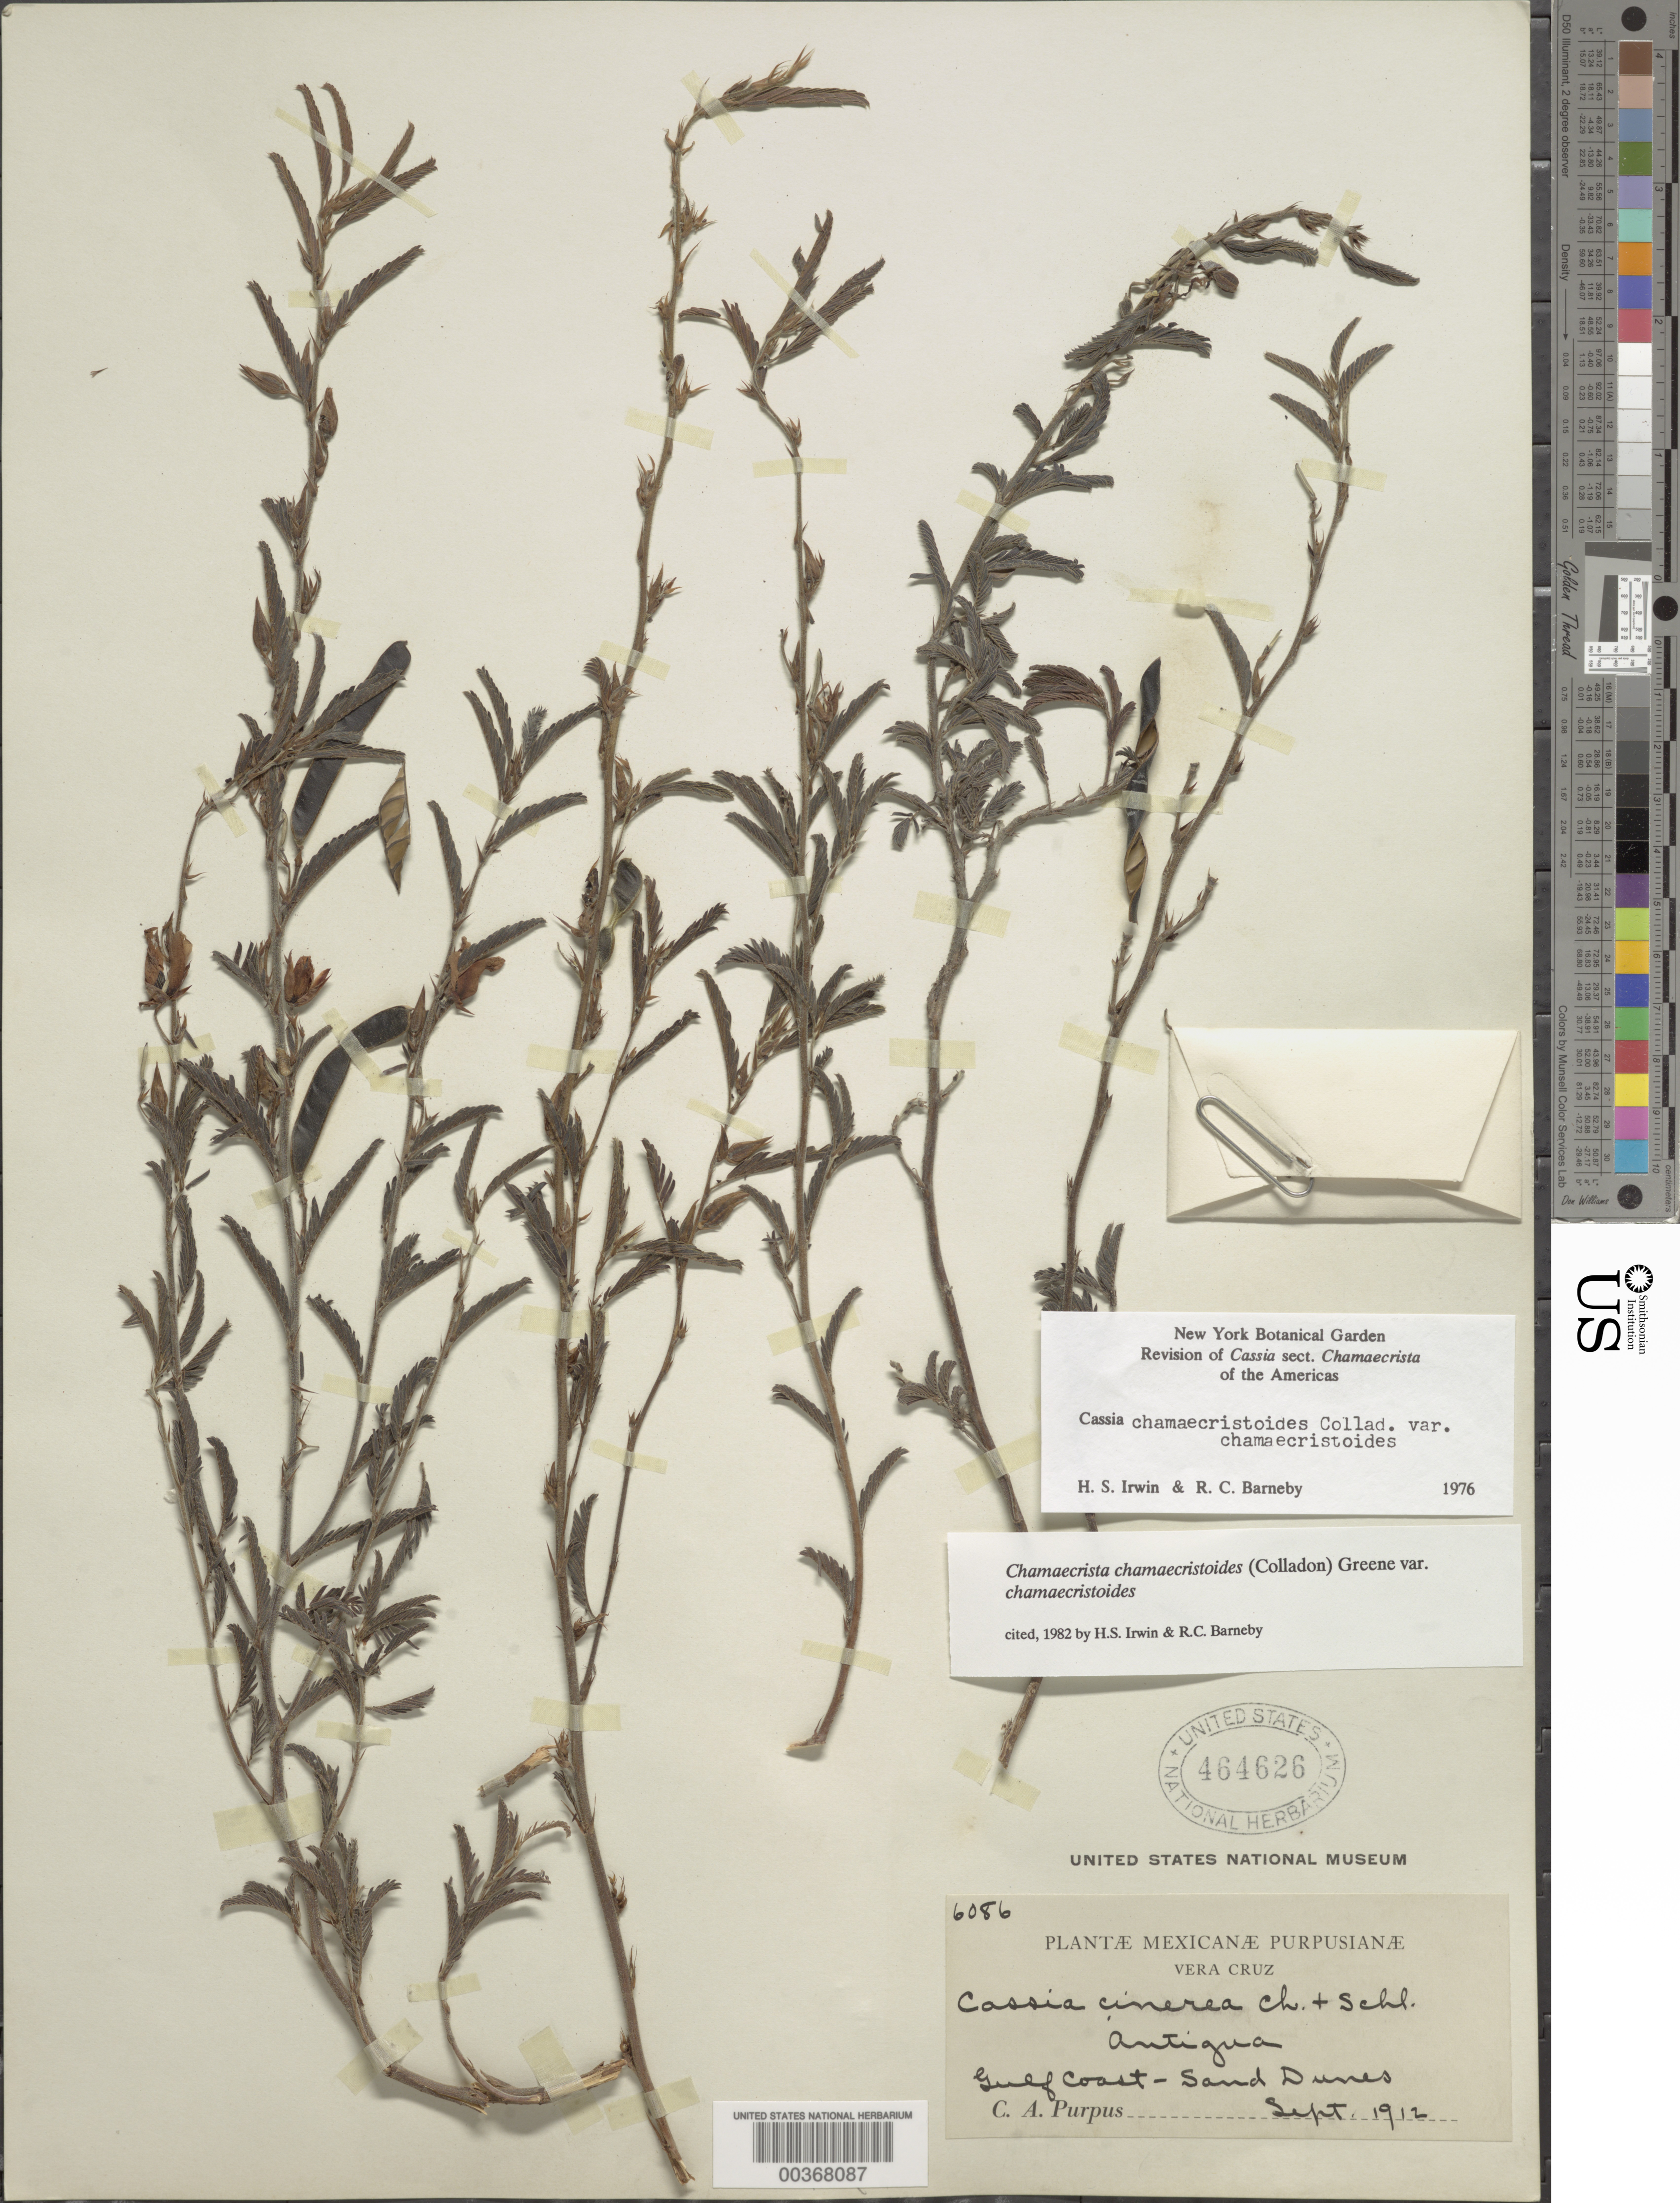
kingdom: Plantae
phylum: Tracheophyta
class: Magnoliopsida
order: Fabales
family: Fabaceae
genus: Chamaecrista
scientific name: Chamaecrista chamaecristoides var. chamaecristoides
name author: (Collad.) Greene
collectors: C. A. Purpus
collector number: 6086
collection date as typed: Sep 1912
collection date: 1912-09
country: Mexico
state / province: Veracruz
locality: Antigua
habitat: Gulf coast, sand dunes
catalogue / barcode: US 464626